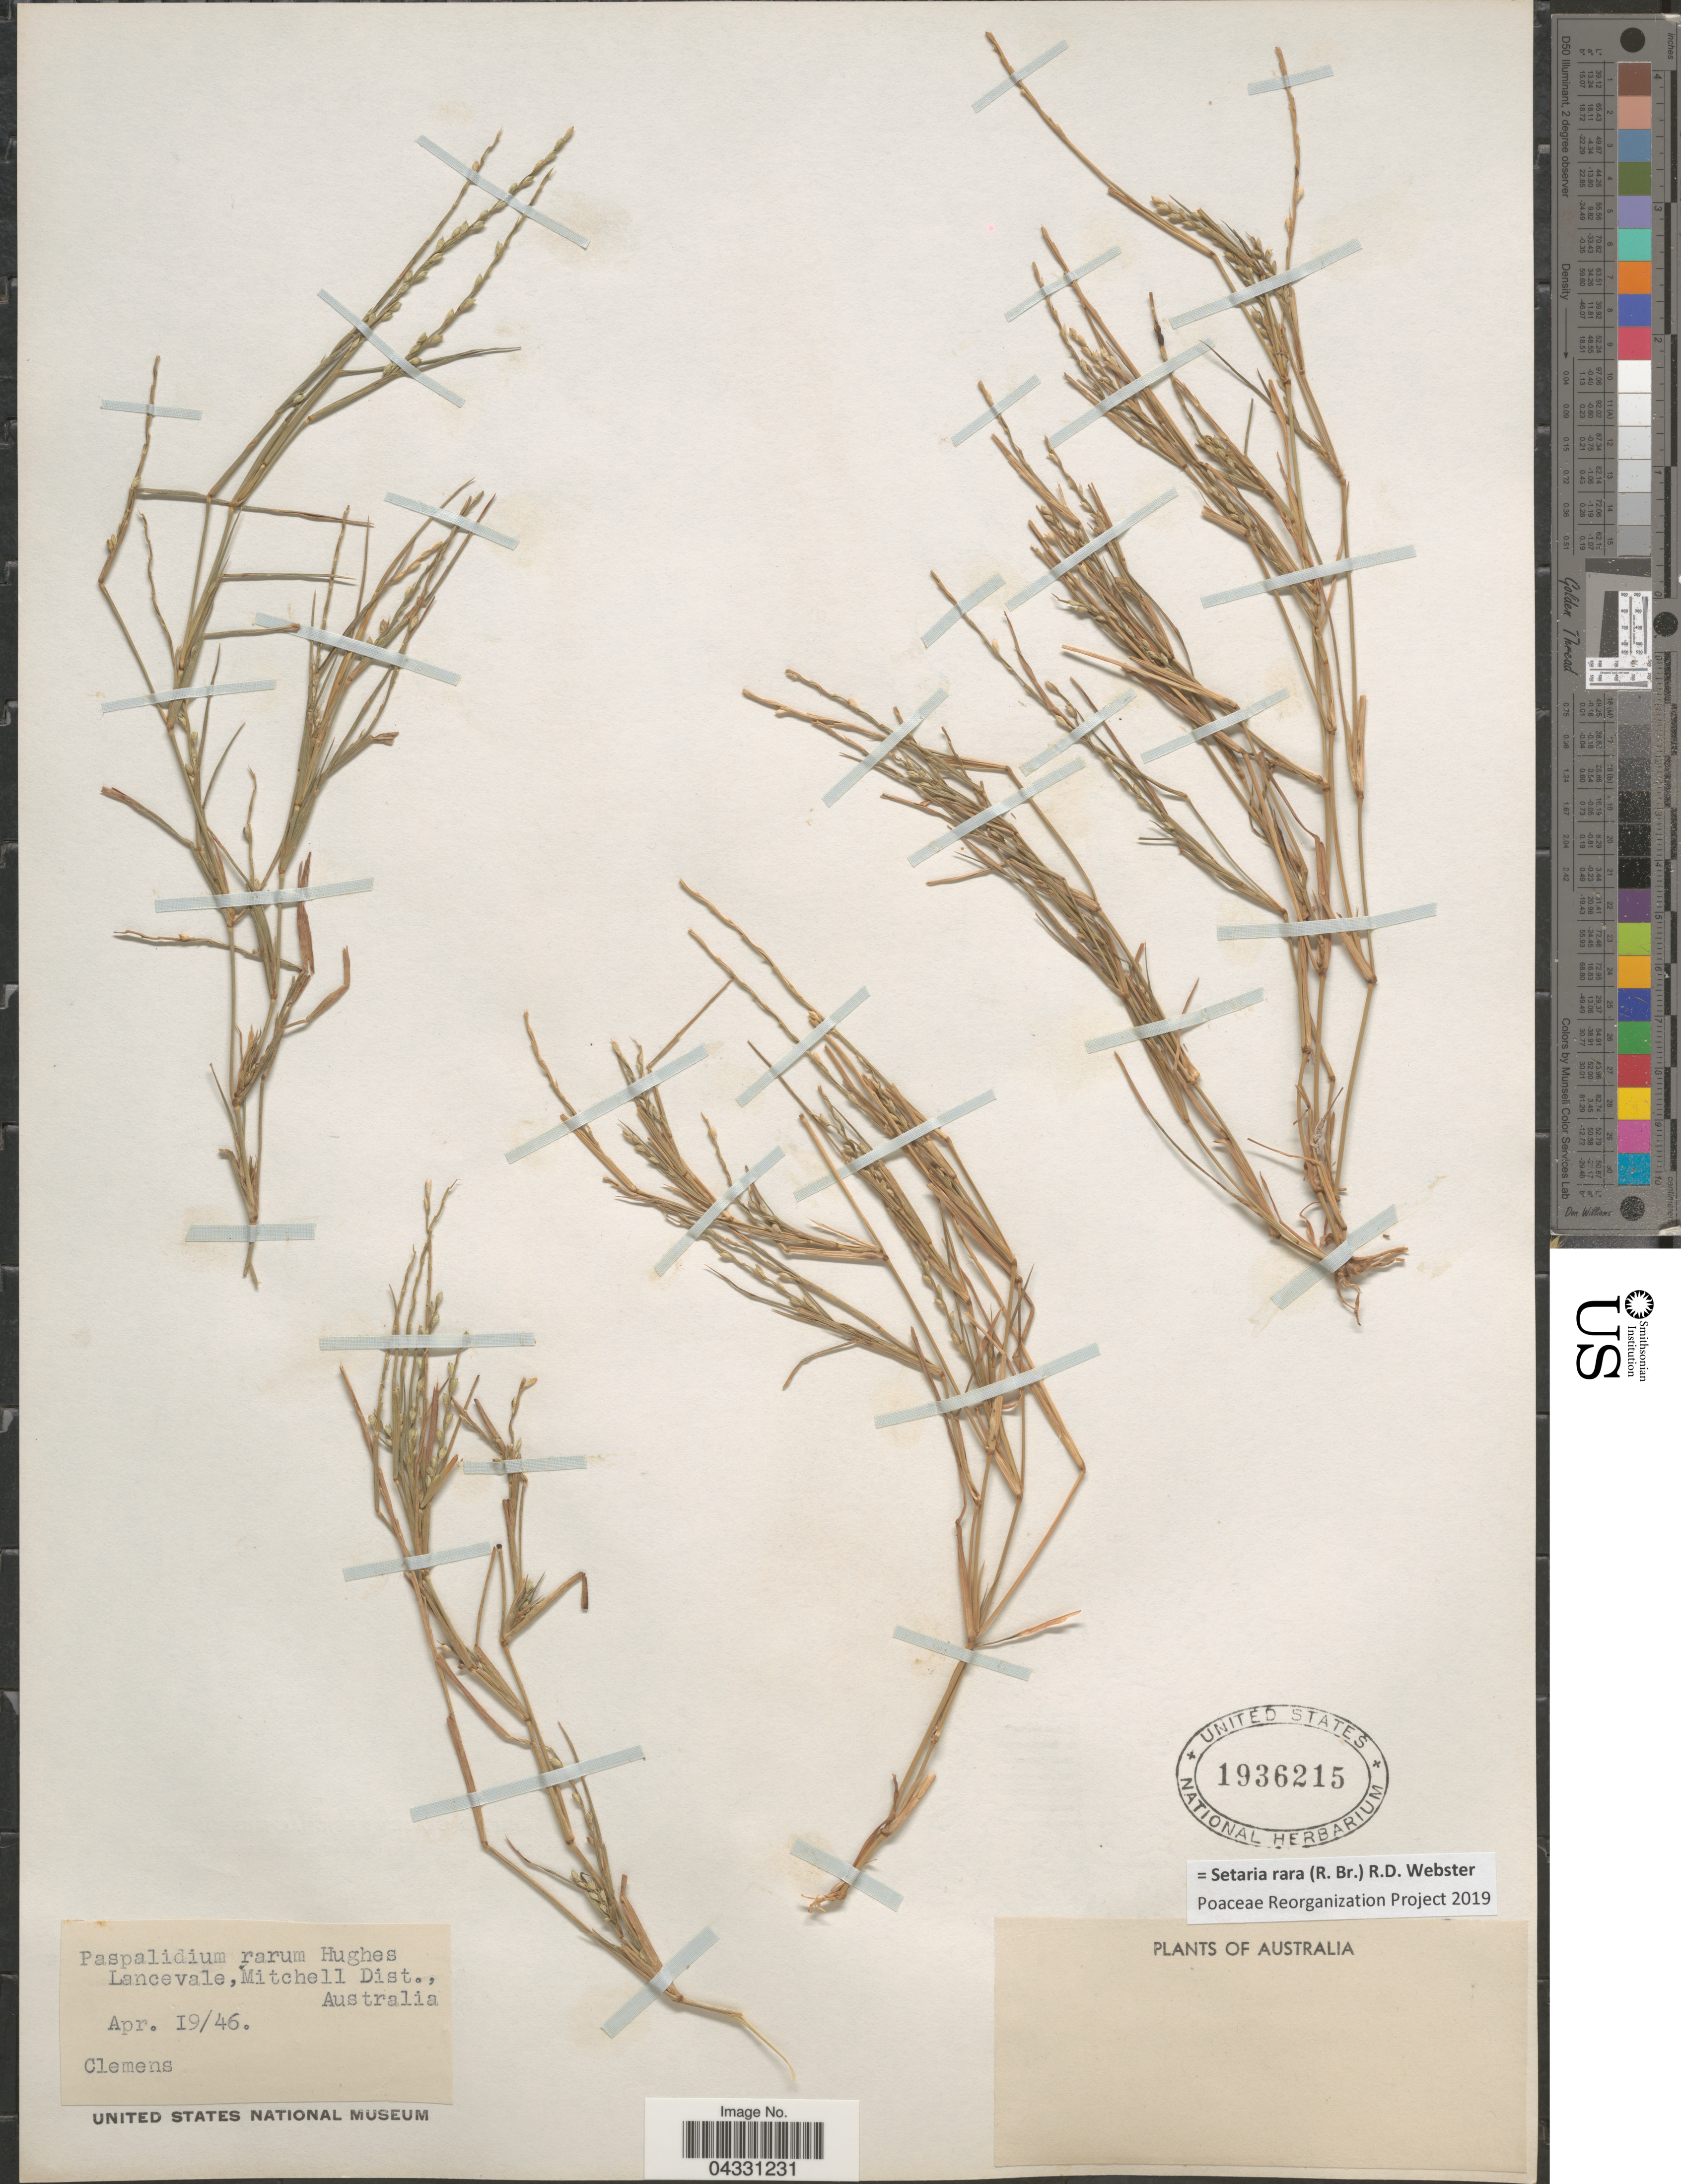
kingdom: Plantae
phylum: Tracheophyta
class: Liliopsida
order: Poales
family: Poaceae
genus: Setaria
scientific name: Setaria rara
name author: (R. Br.) R.D. Webster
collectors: -. Clemens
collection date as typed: Transcribed d/m/y: 19/4/46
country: Australia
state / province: Queensland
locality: Lancevale, Mitchell Dist.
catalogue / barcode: US 1936215